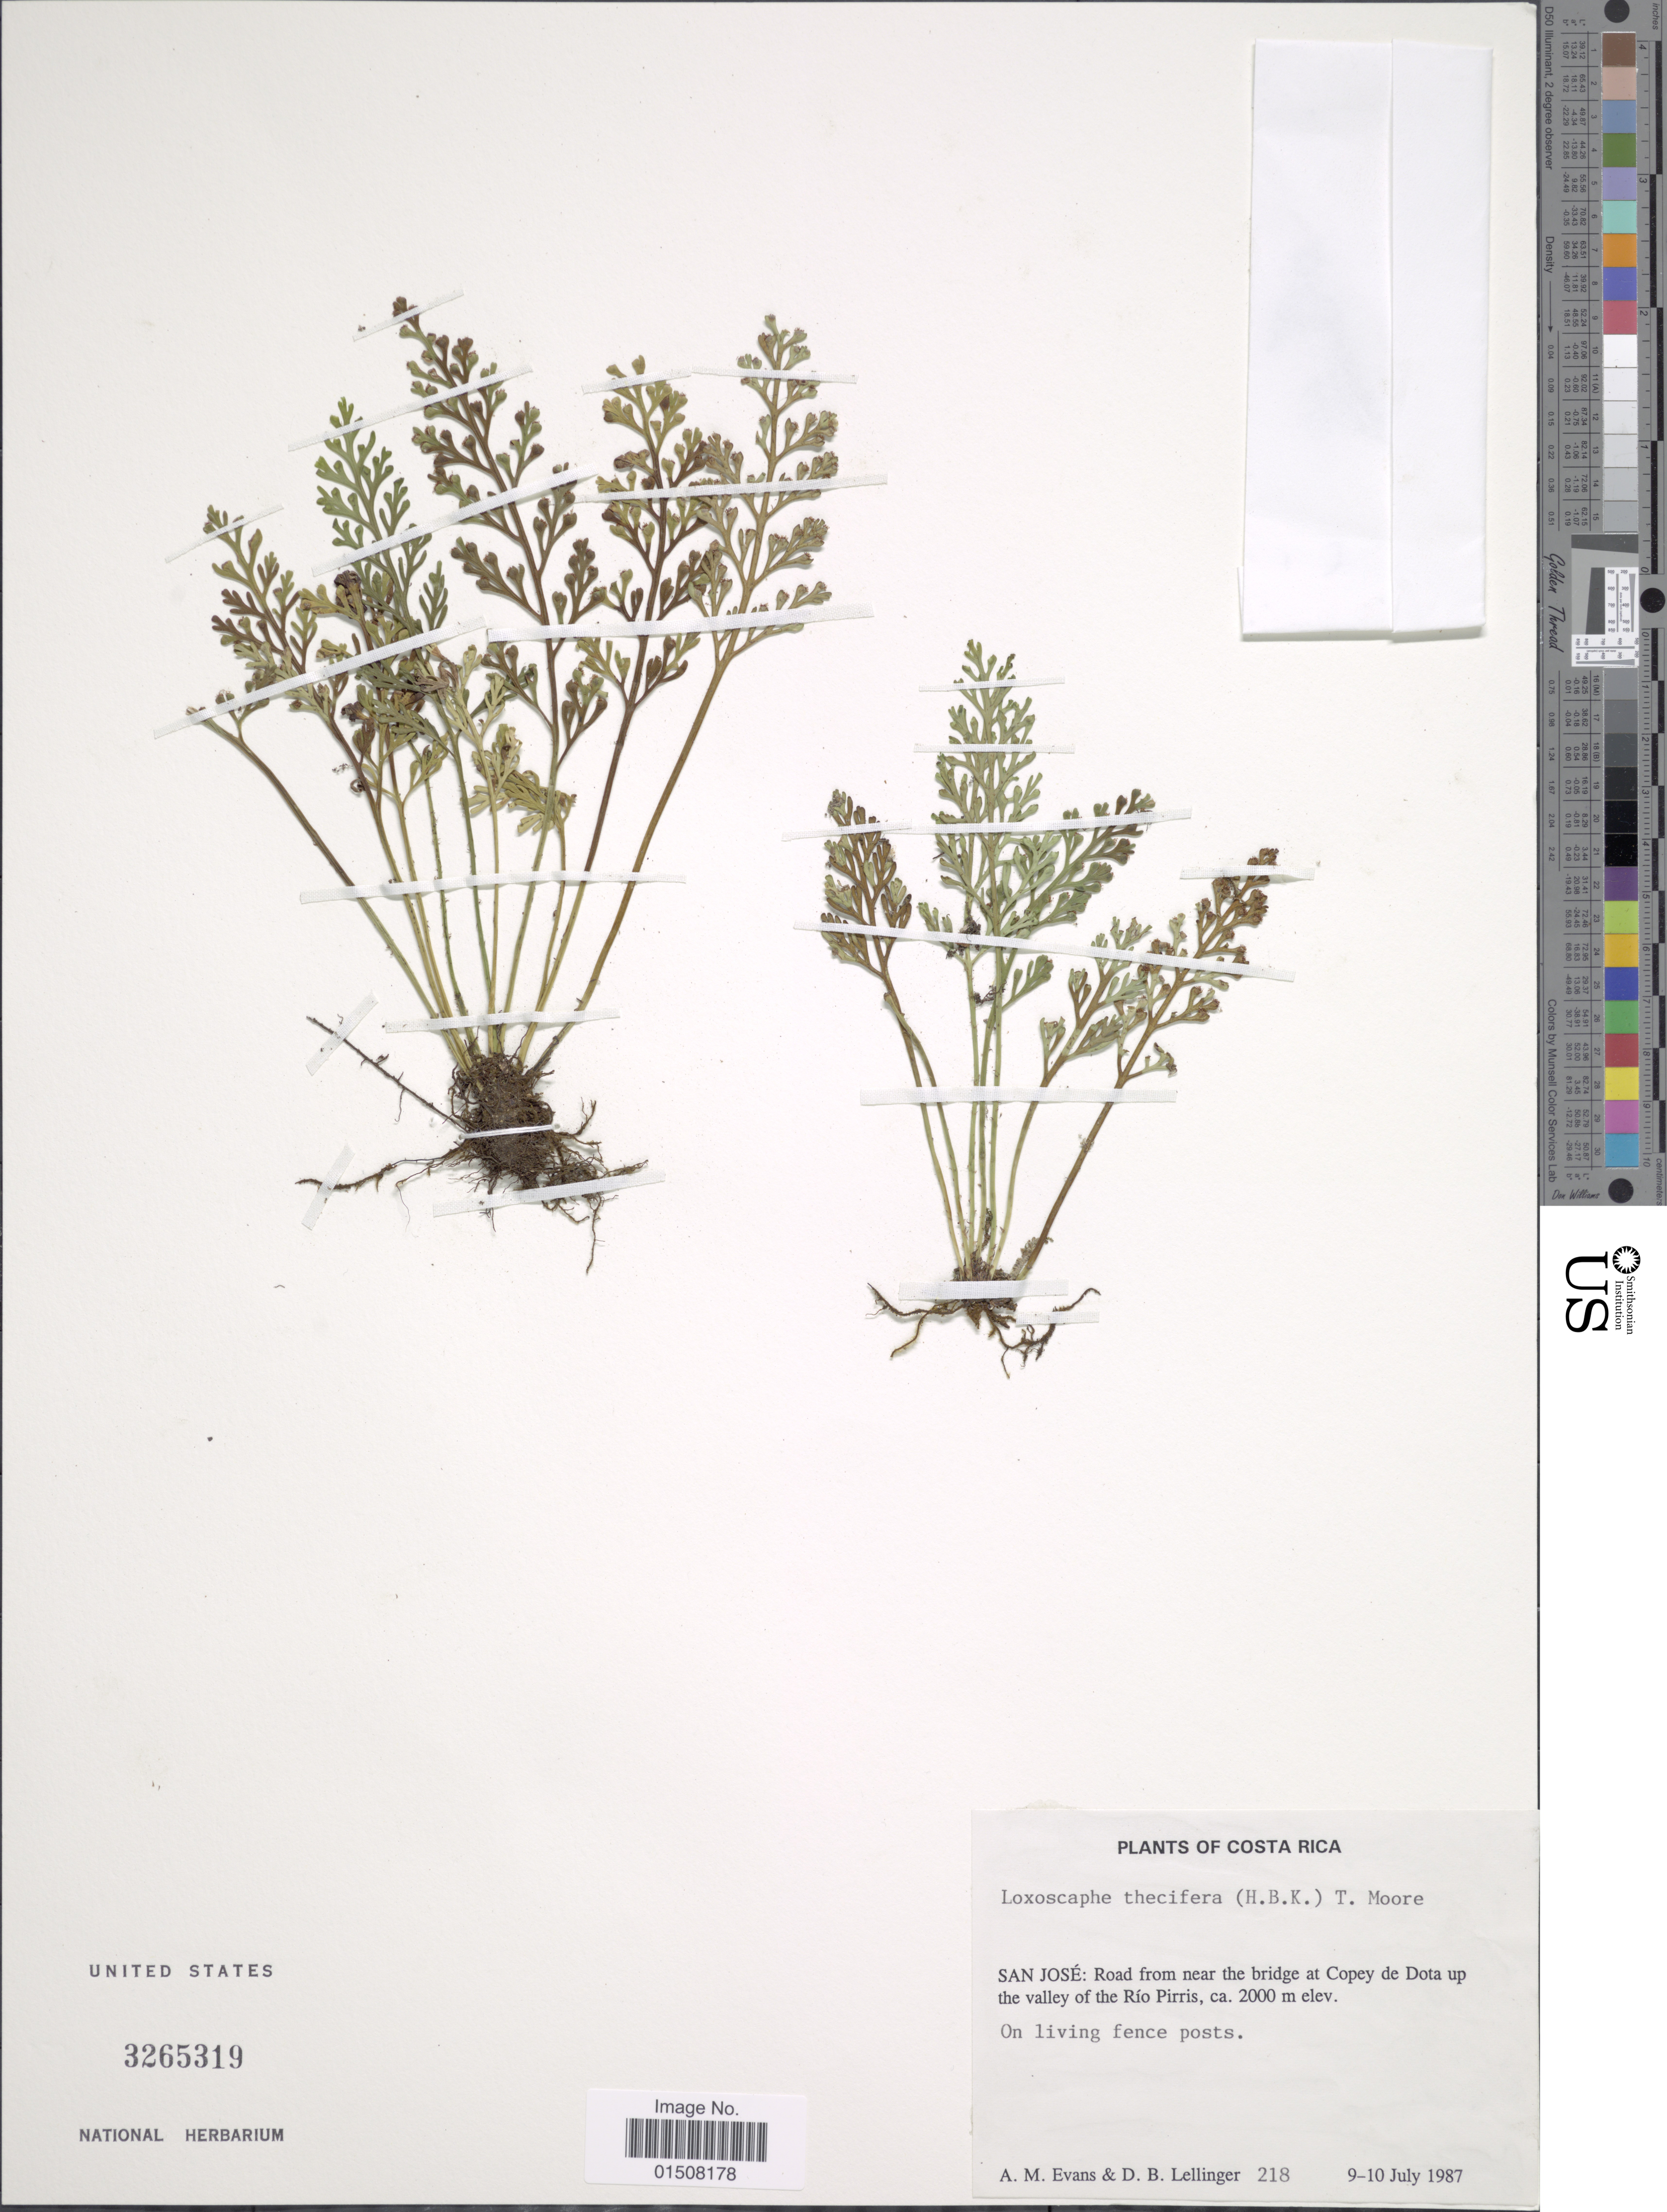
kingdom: Plantae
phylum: Tracheophyta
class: Polypodiopsida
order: Polypodiales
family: Aspleniaceae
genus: Asplenium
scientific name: Asplenium theciferum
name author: (Kunth) Mett.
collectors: A. M. Evans & D. B. Lellinger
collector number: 218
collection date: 1897-07-09/1987-07-10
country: Costa Rica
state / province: San José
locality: Road from near bridge at Copey de Dota up the valley of the Rio Pirris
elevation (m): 2000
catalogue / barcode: US 3265319